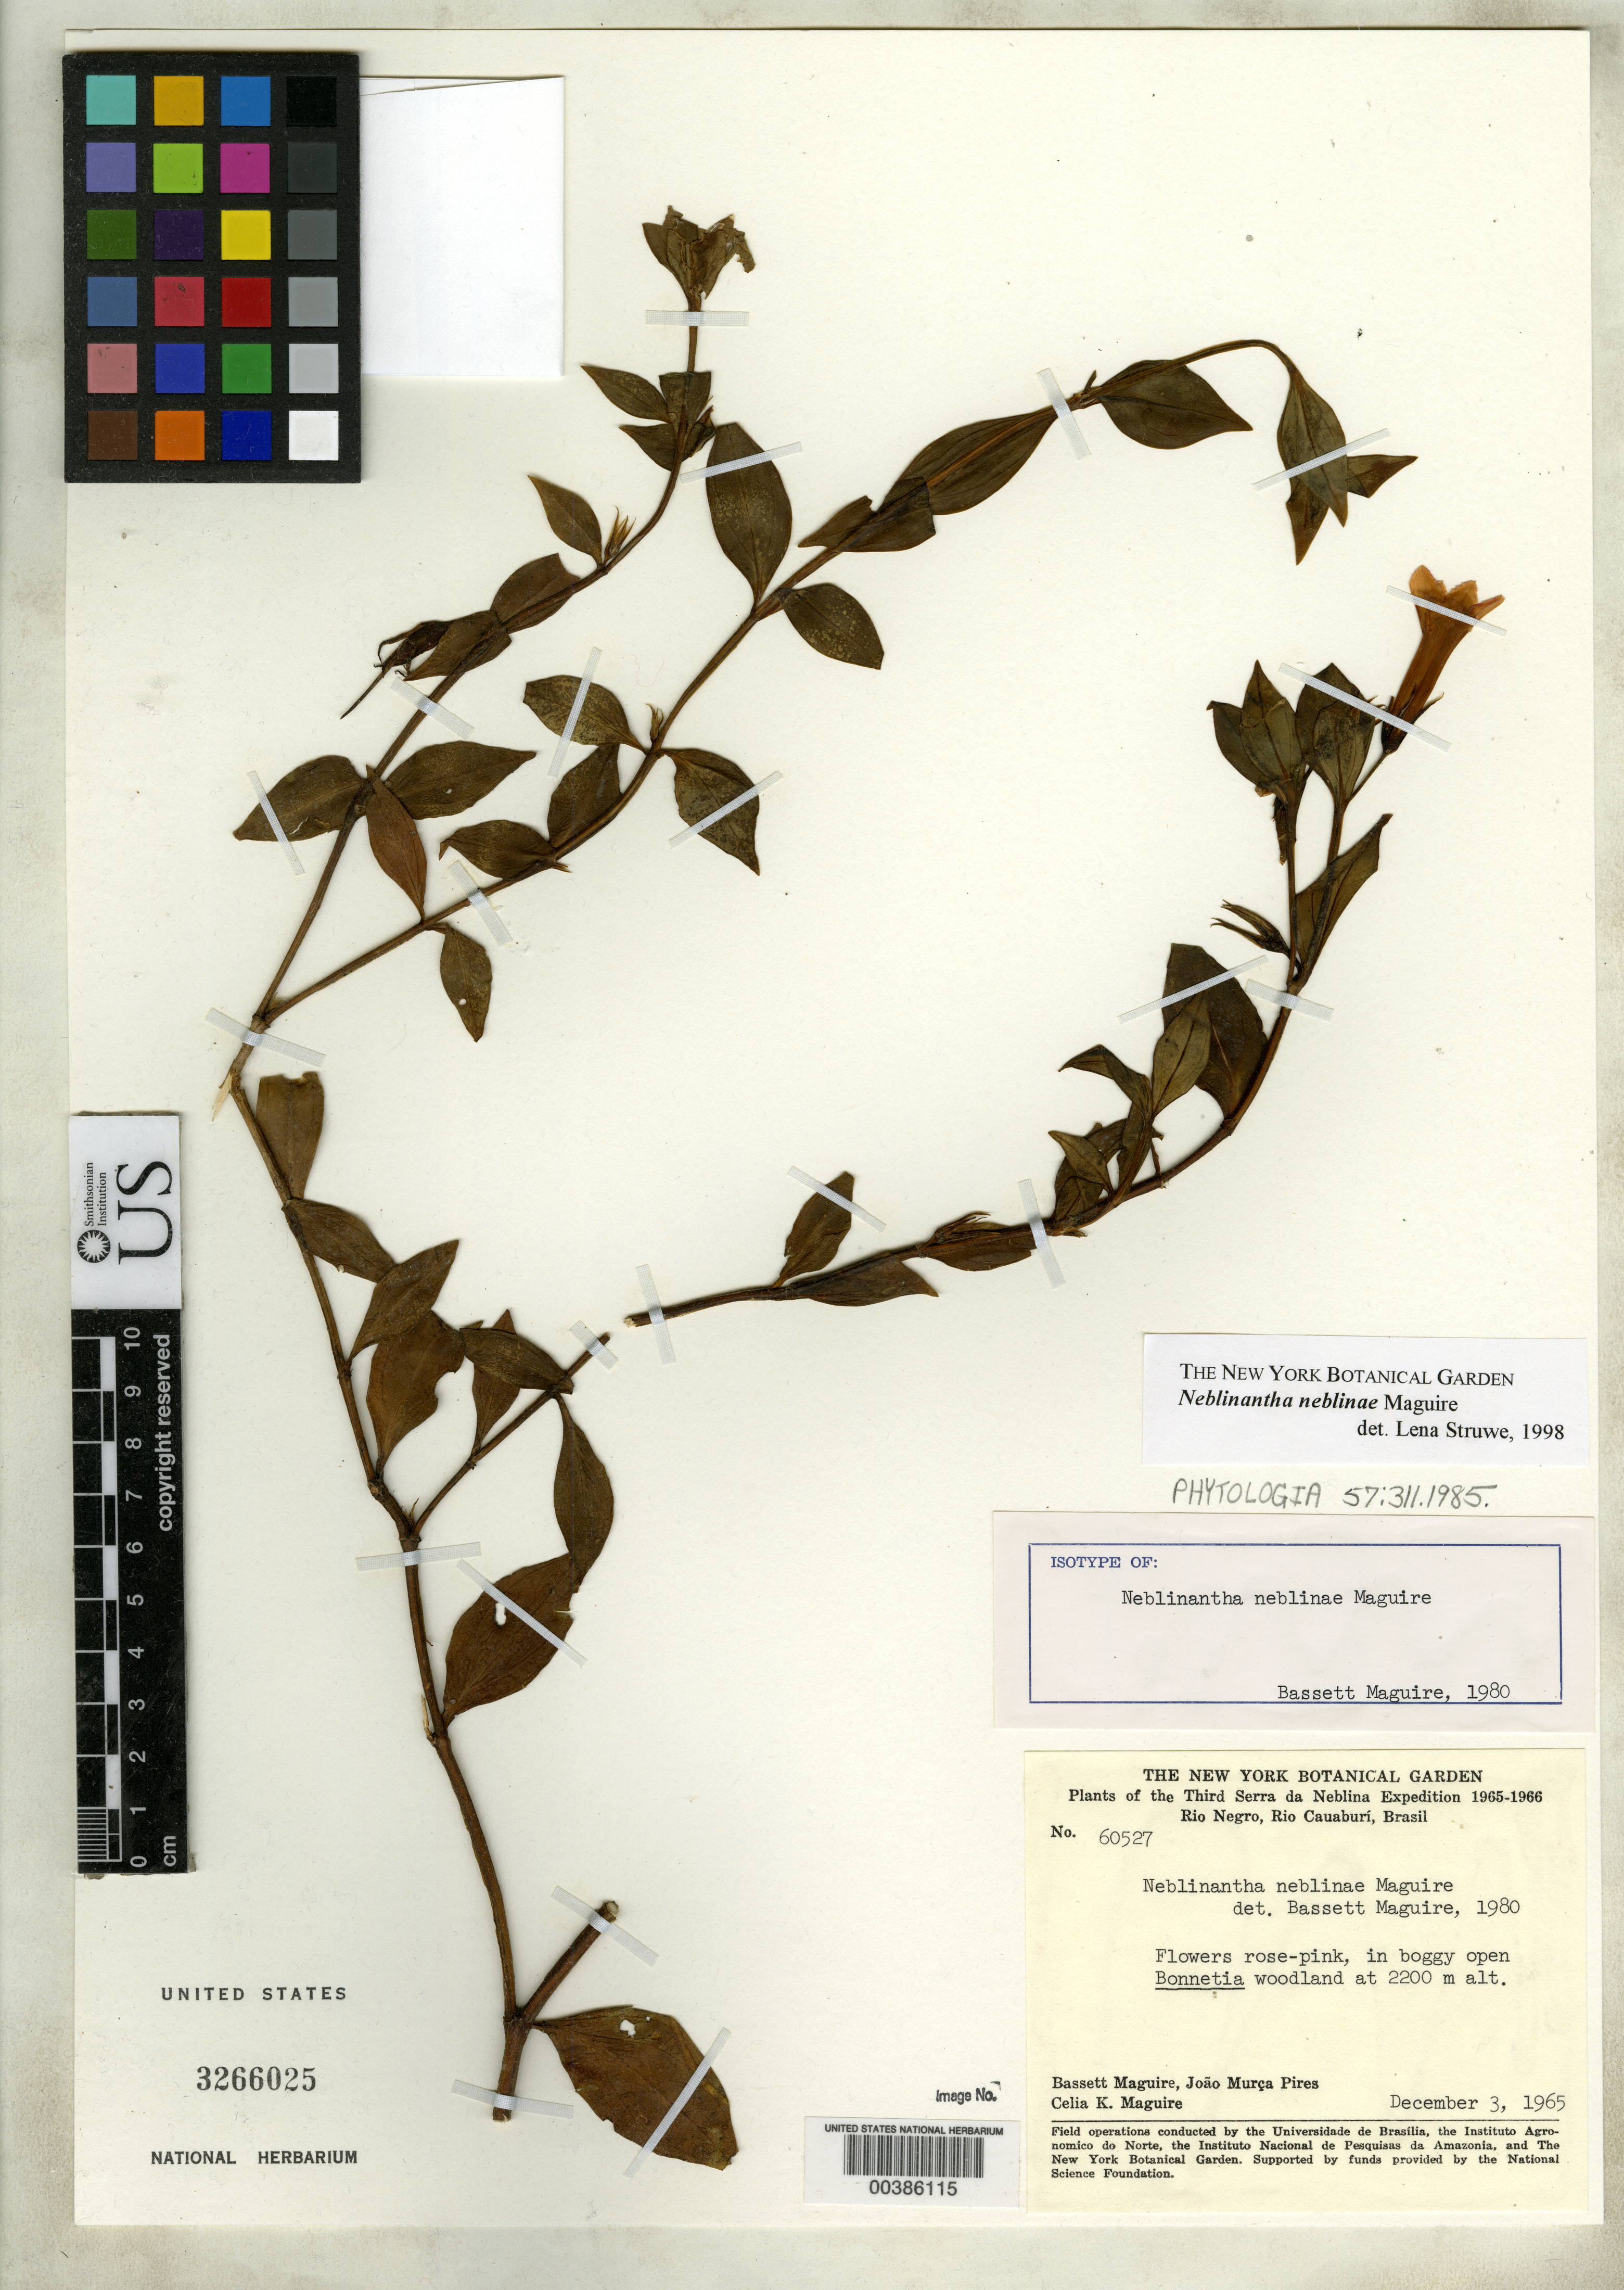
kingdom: Plantae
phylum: Tracheophyta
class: Magnoliopsida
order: Gentianales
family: Gentianaceae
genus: Neblinantha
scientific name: Neblinantha neblinae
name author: Maguire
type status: Isotype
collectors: B. Maguire, J. M. Pires & C. K. Maguire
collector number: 60527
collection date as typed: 03 Dec 1965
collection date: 1965-12-03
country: Brazil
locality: Serra da Neblina, Rio Negro, Rio Cauaburi.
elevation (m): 2200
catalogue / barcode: US 3266025